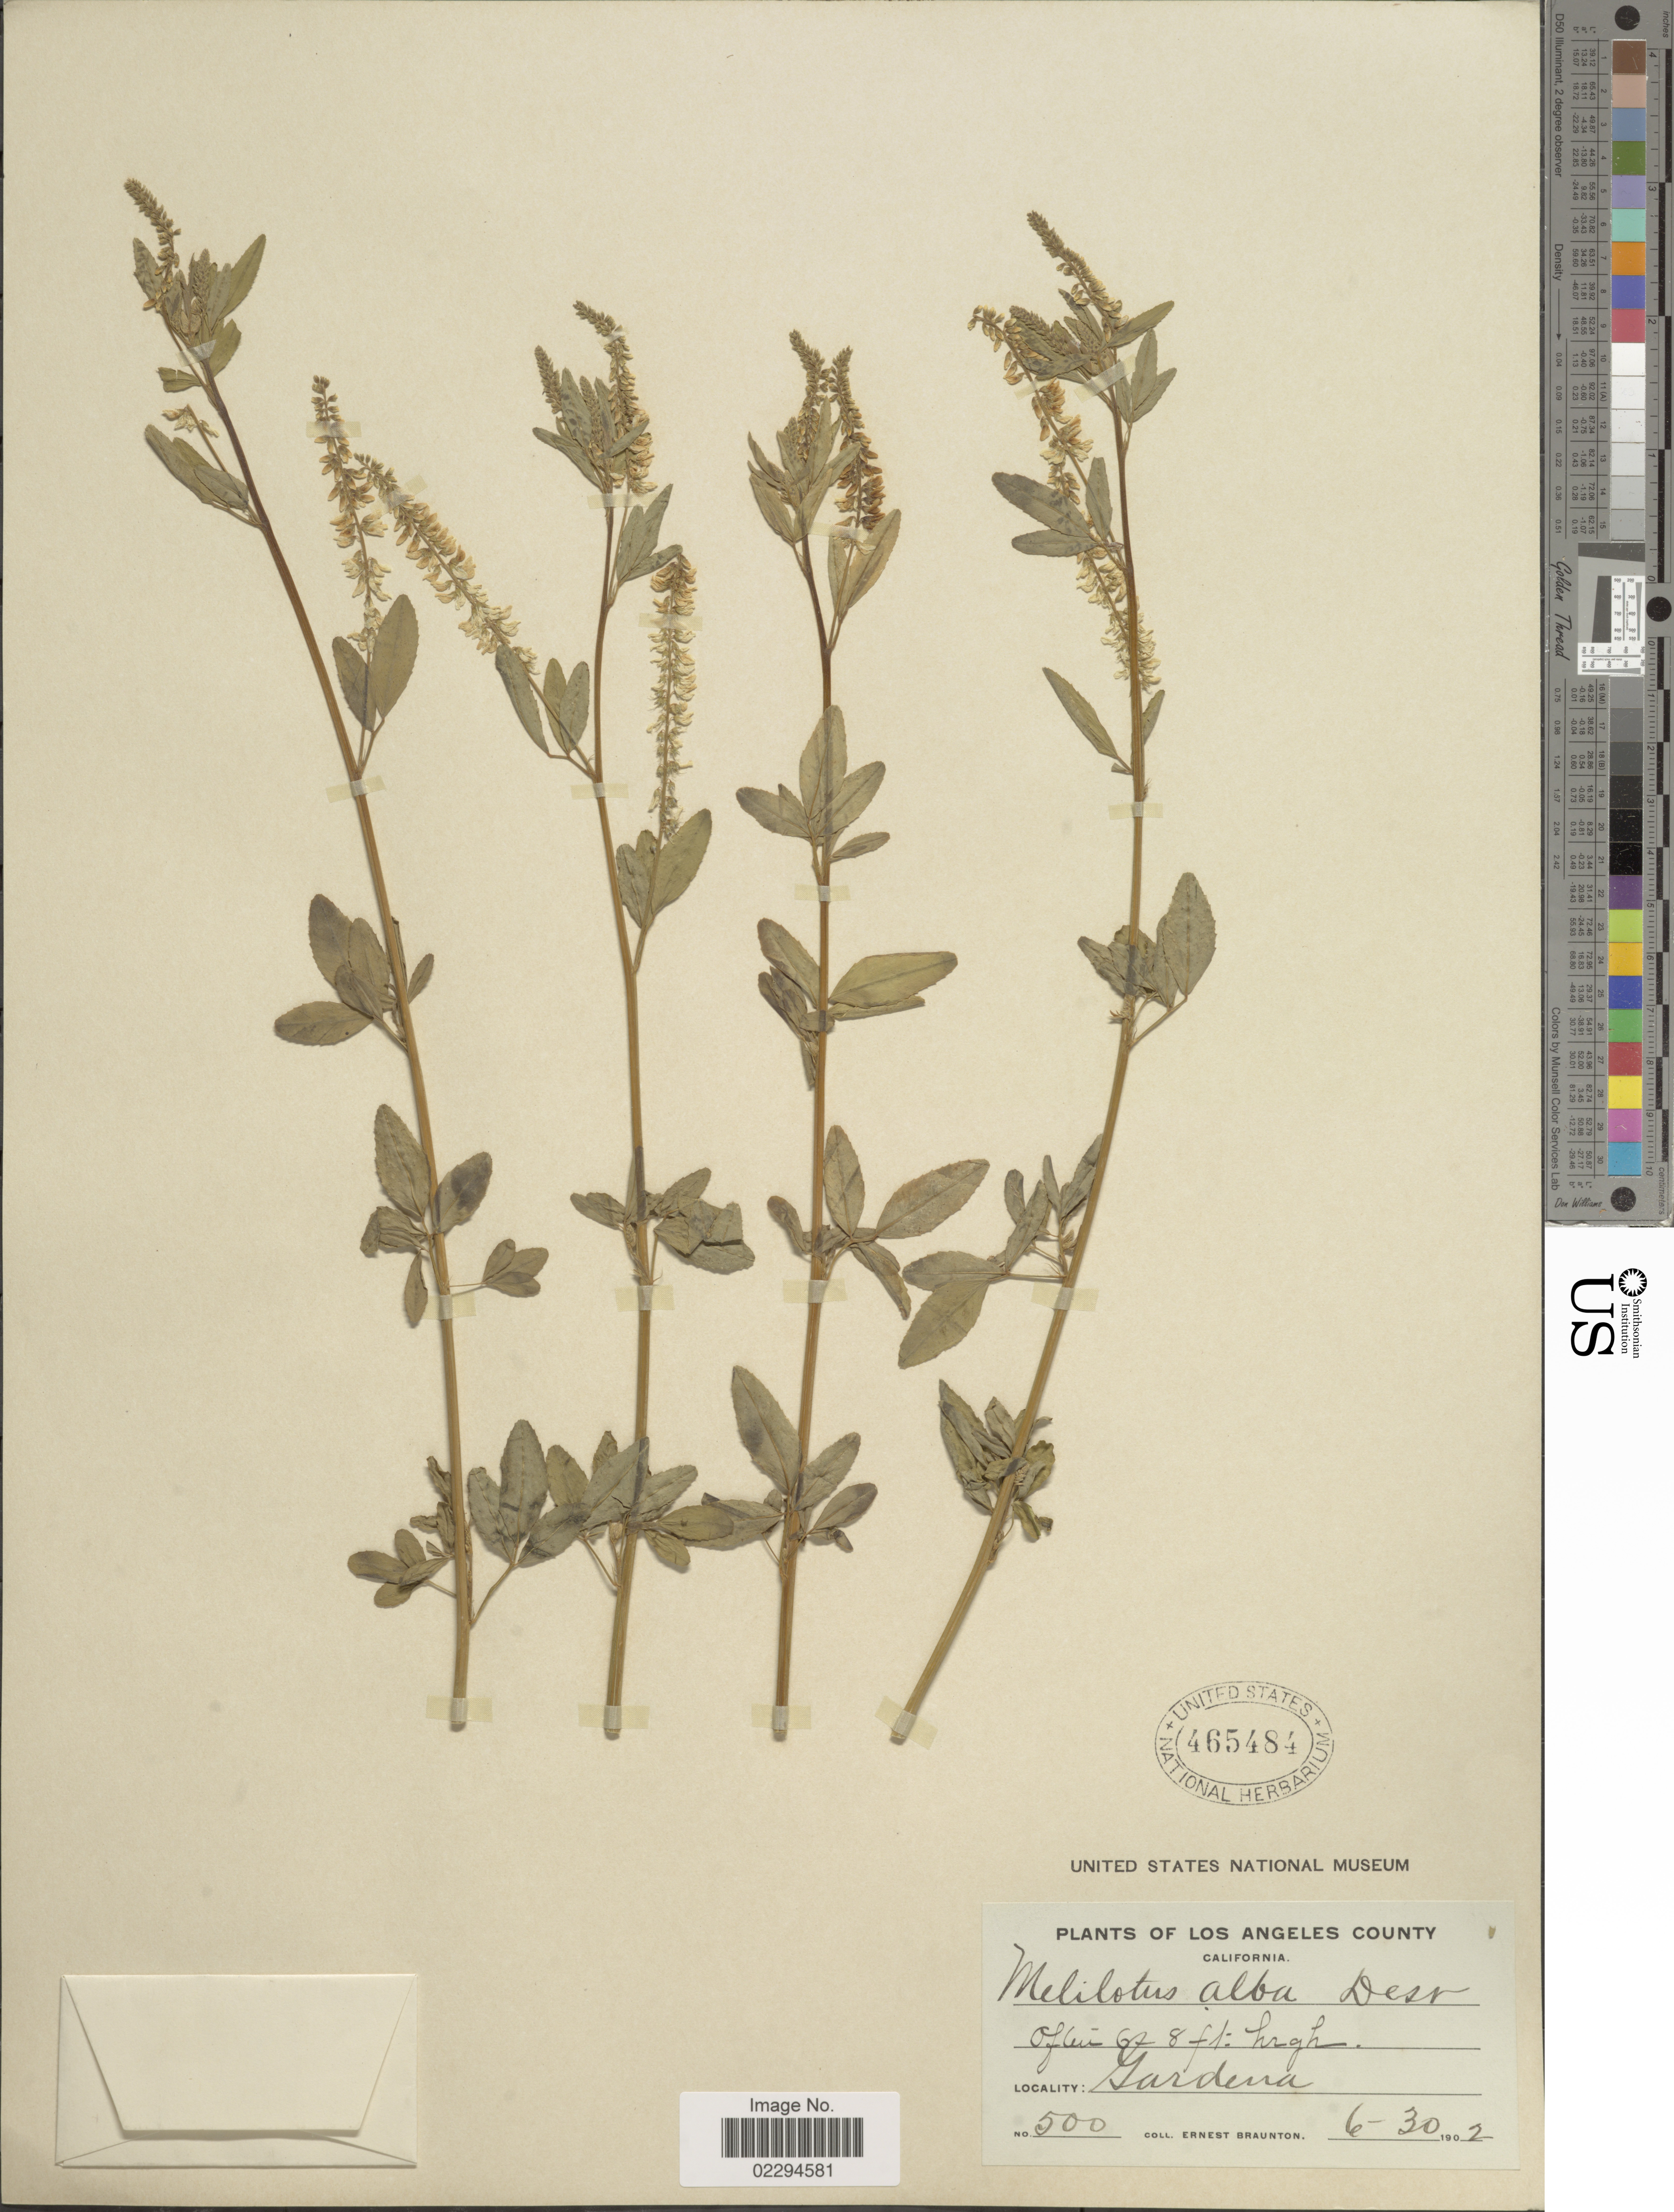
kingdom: Plantae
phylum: Tracheophyta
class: Magnoliopsida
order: Fabales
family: Fabaceae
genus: Melilotus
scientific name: Melilotus albus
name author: Medik.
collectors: E. Braunton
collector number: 500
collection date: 1902-06-30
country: United States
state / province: California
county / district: Los Angeles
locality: Los Angeles County. Gardena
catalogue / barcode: US 465484